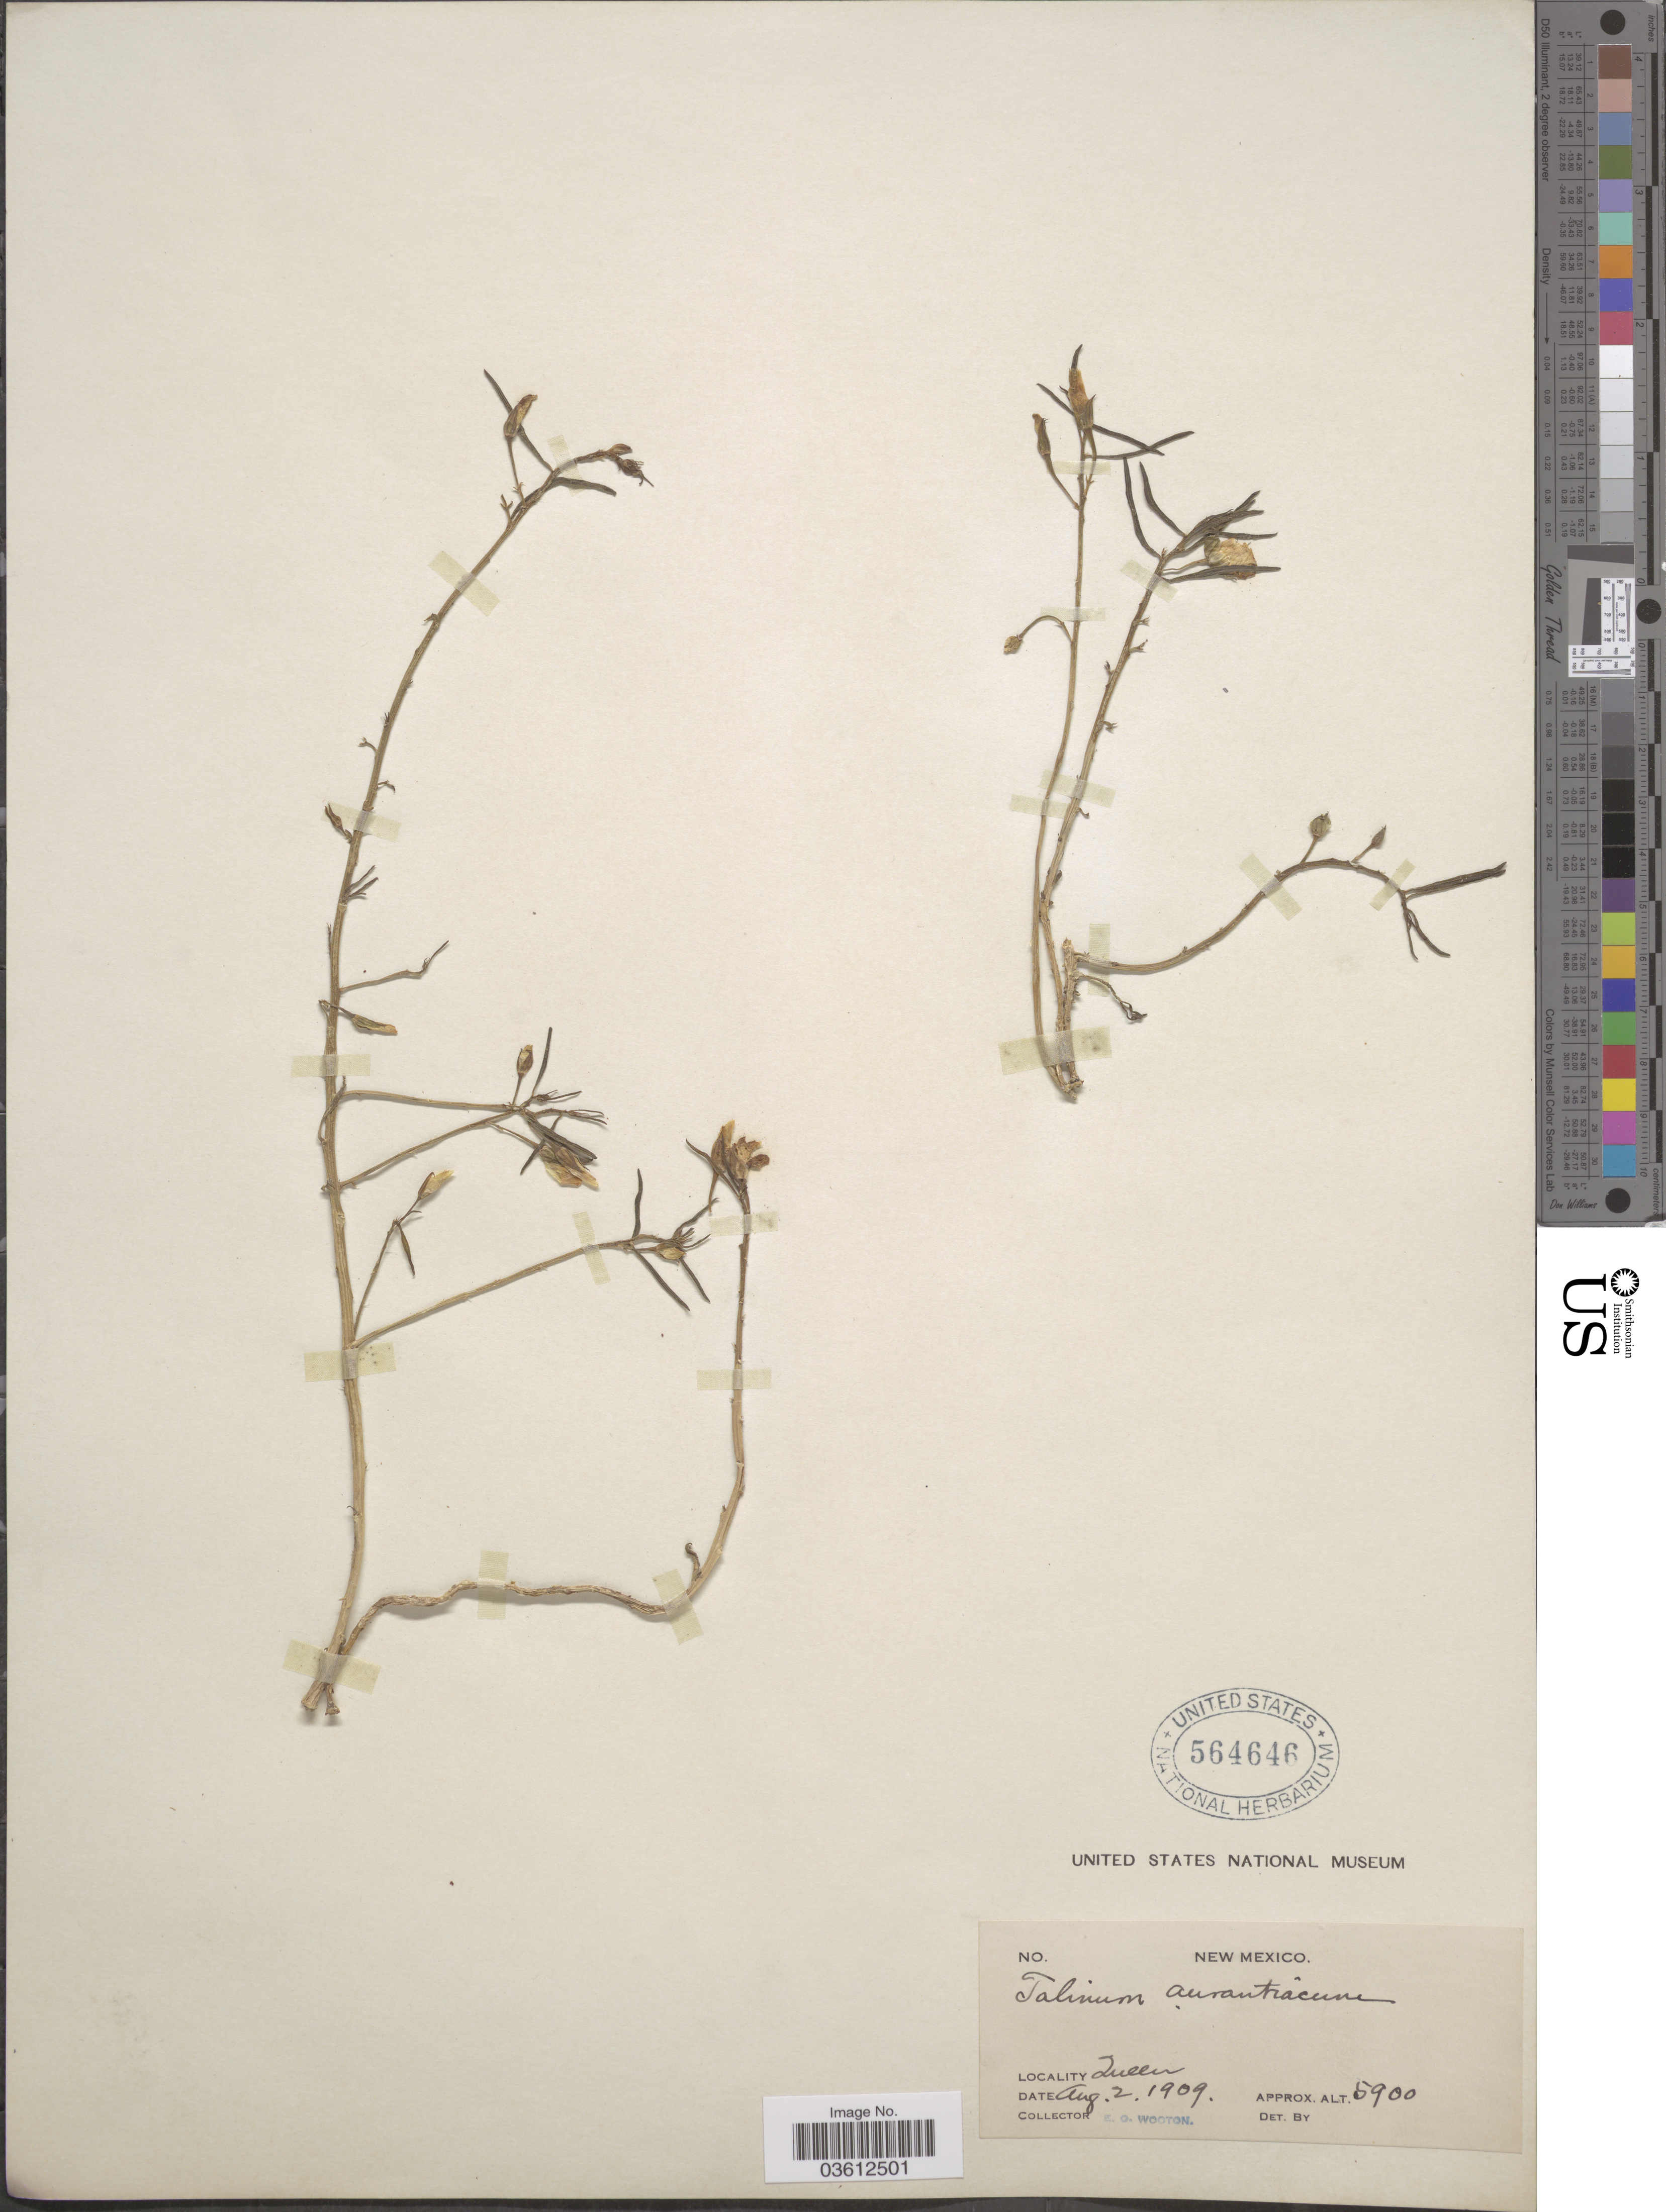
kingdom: Plantae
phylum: Tracheophyta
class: Magnoliopsida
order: Caryophyllales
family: Talinaceae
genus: Talinum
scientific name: Talinum aurantiacum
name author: Engelm. in A. Gray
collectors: E. O. Wooton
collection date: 1909-08-02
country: United States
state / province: New Mexico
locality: Queen.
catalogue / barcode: US 564646